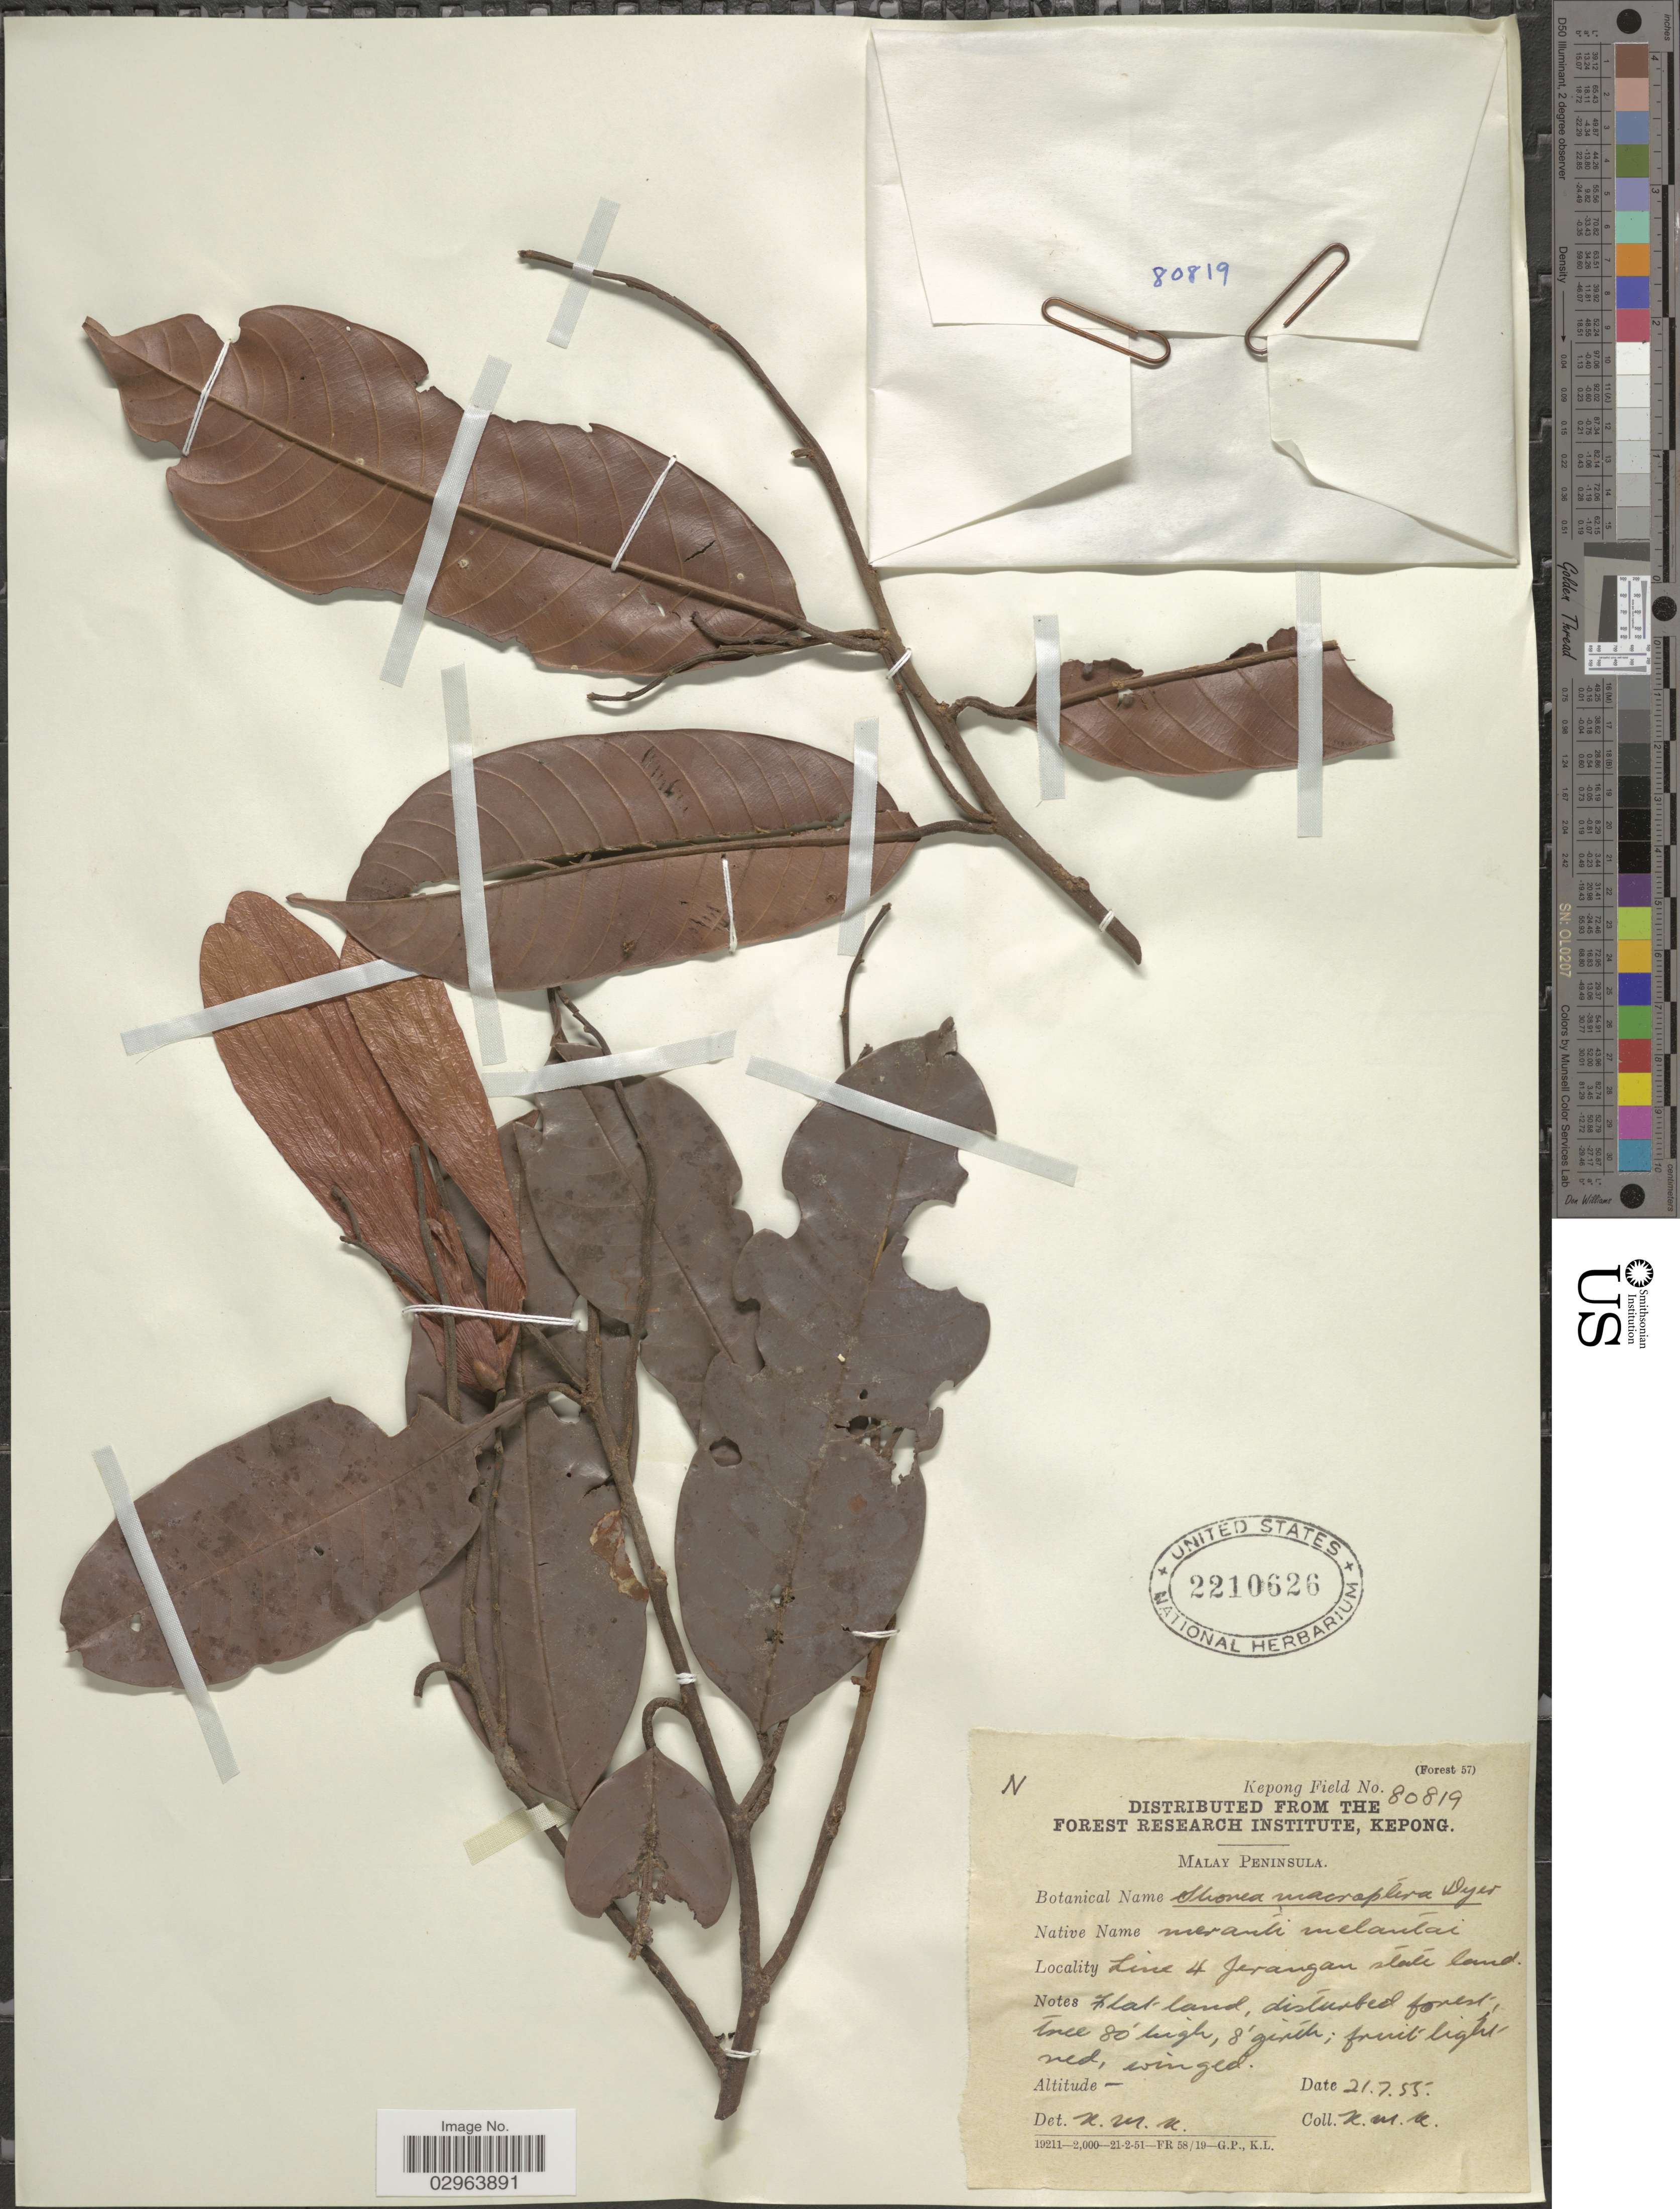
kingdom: Plantae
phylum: Tracheophyta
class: Magnoliopsida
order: Malvales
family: Dipterocarpaceae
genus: Rubroshorea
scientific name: Rubroshorea macroptera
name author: (Dyer) P.S. Ashton & J. Heck.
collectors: K. M. K.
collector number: Kepong Field 80819?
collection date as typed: Transcribed d/m/y: 21/7/55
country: Malaysia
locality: Malay Peninsula. Line 4 Jerangau state land.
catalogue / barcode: US 2210626